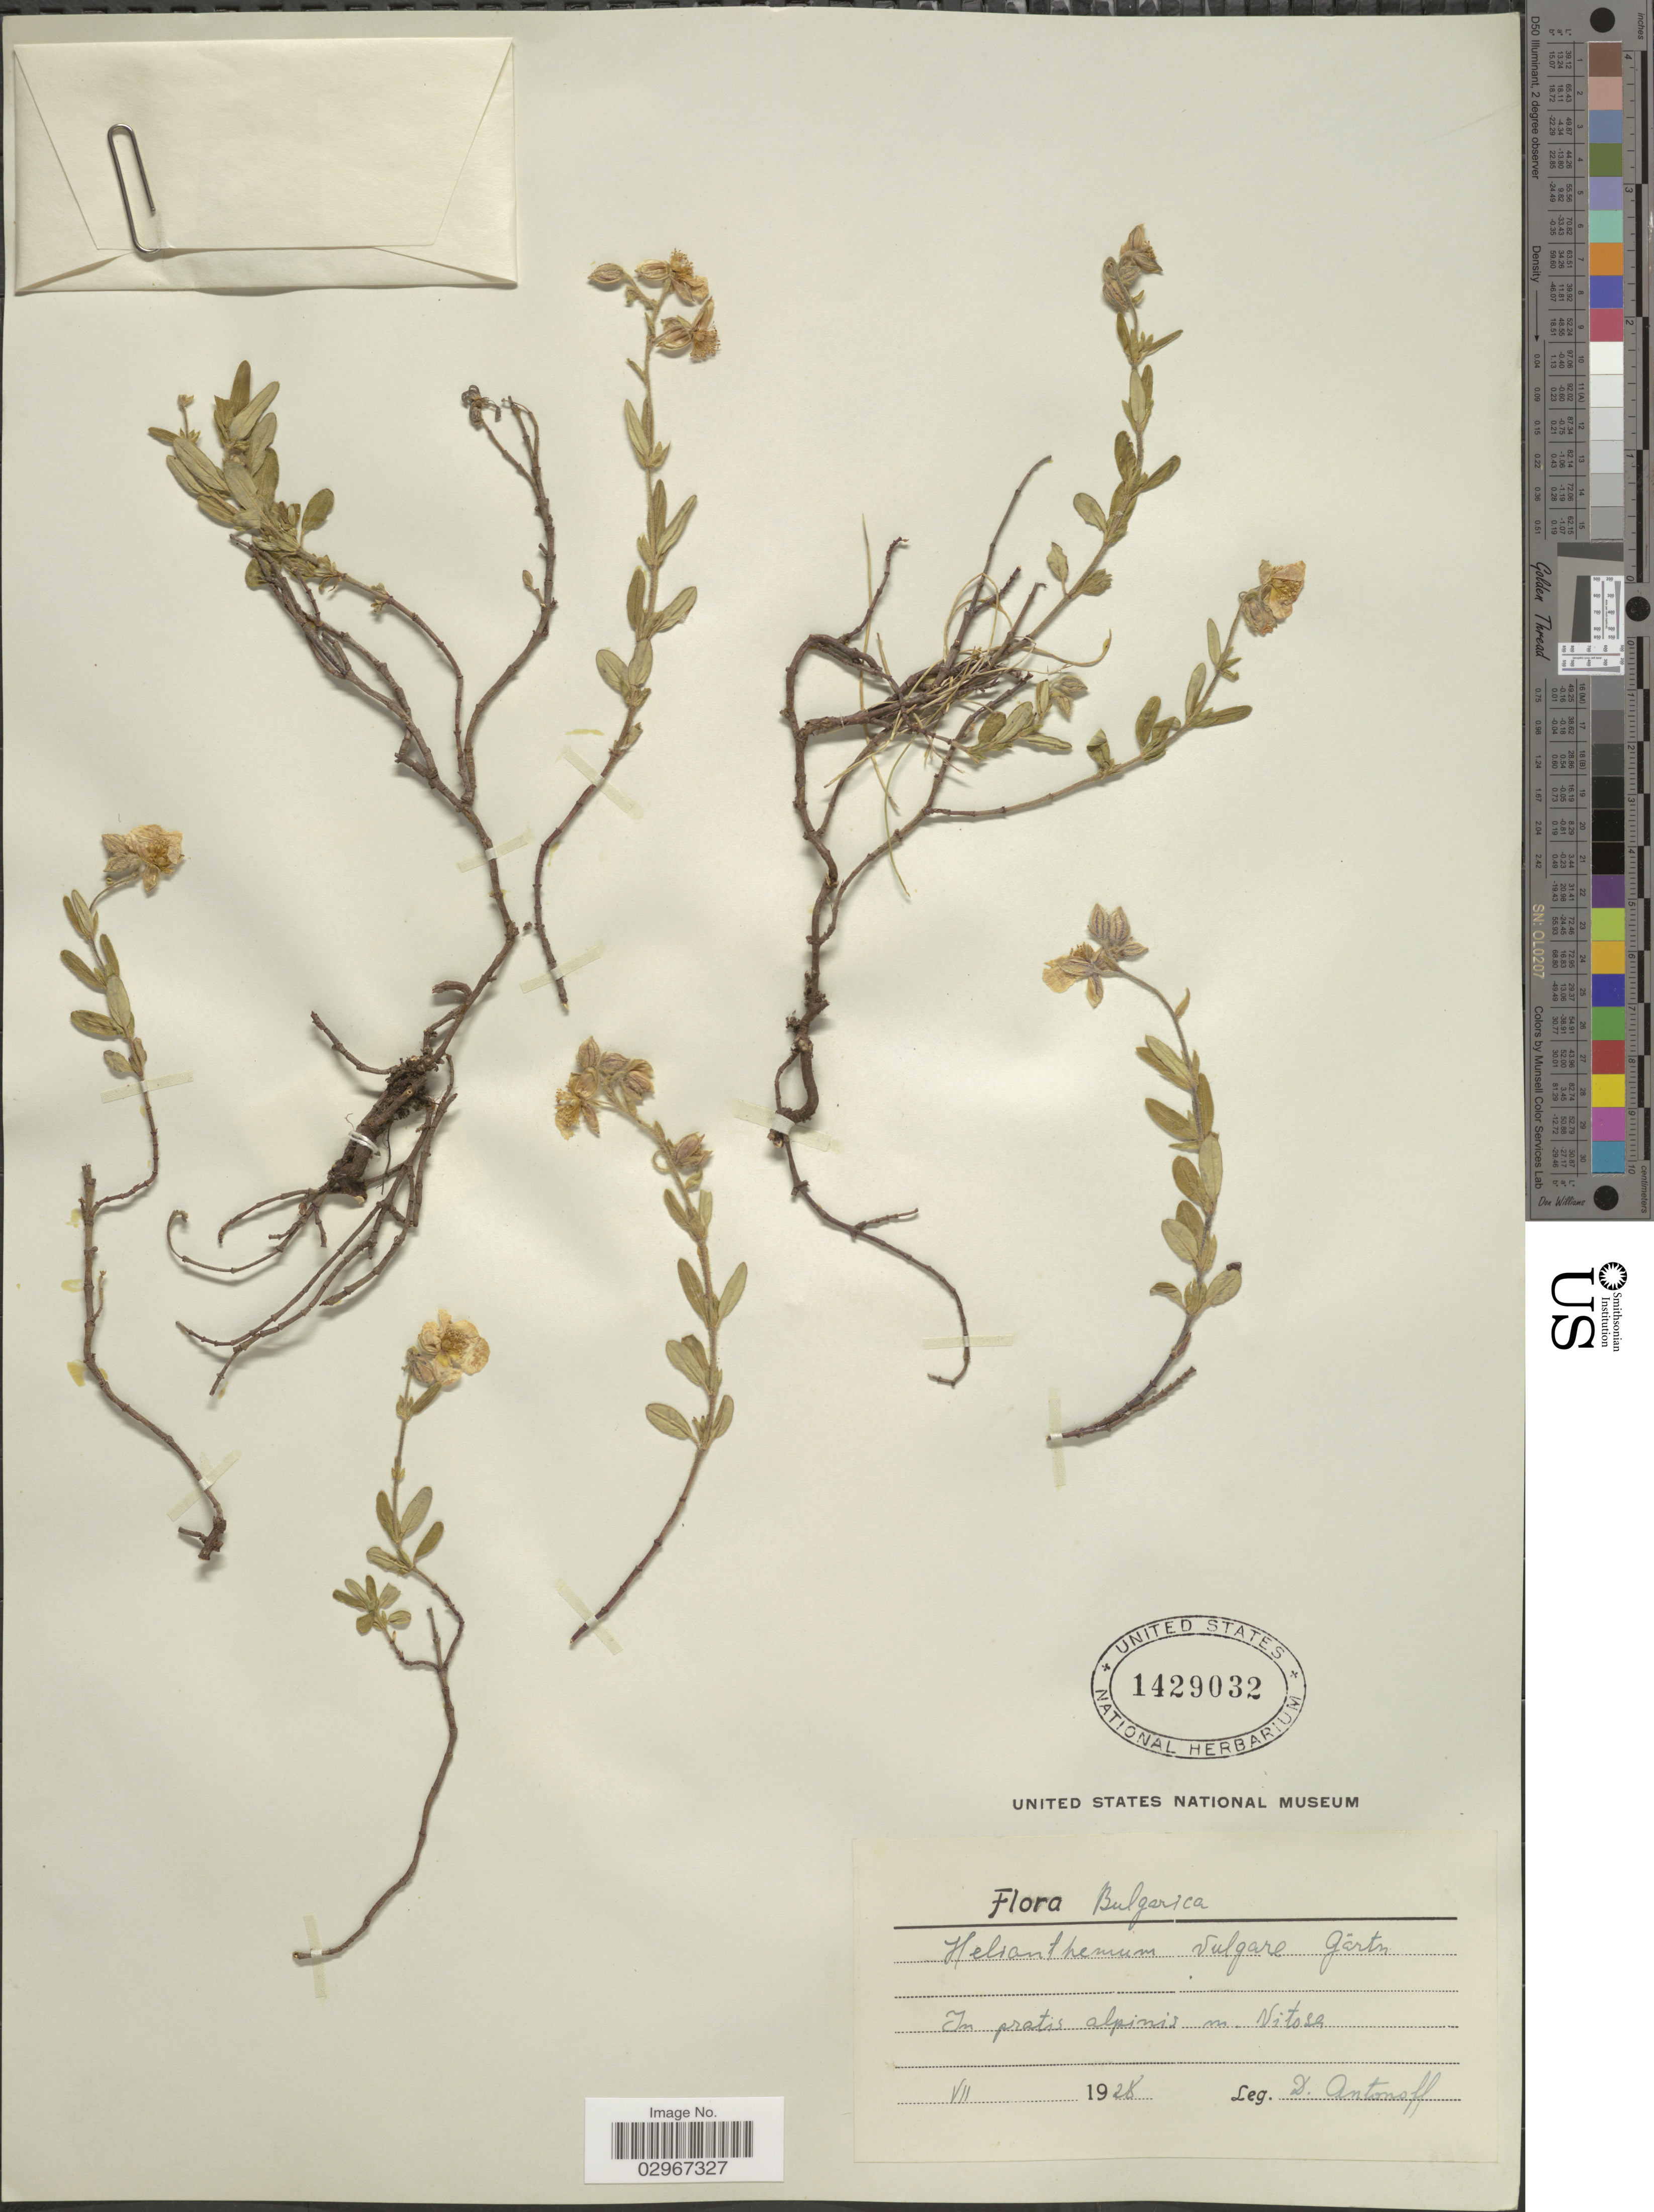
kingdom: Plantae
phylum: Tracheophyta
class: Magnoliopsida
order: Malvales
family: Cistaceae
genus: Helianthemum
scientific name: Helianthemum vulgare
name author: Gaertn.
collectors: D. Antonoff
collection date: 1928-07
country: Bulgaria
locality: Bulgarica, in pratis alpinis m. Nitosa.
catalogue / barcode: US 1429032